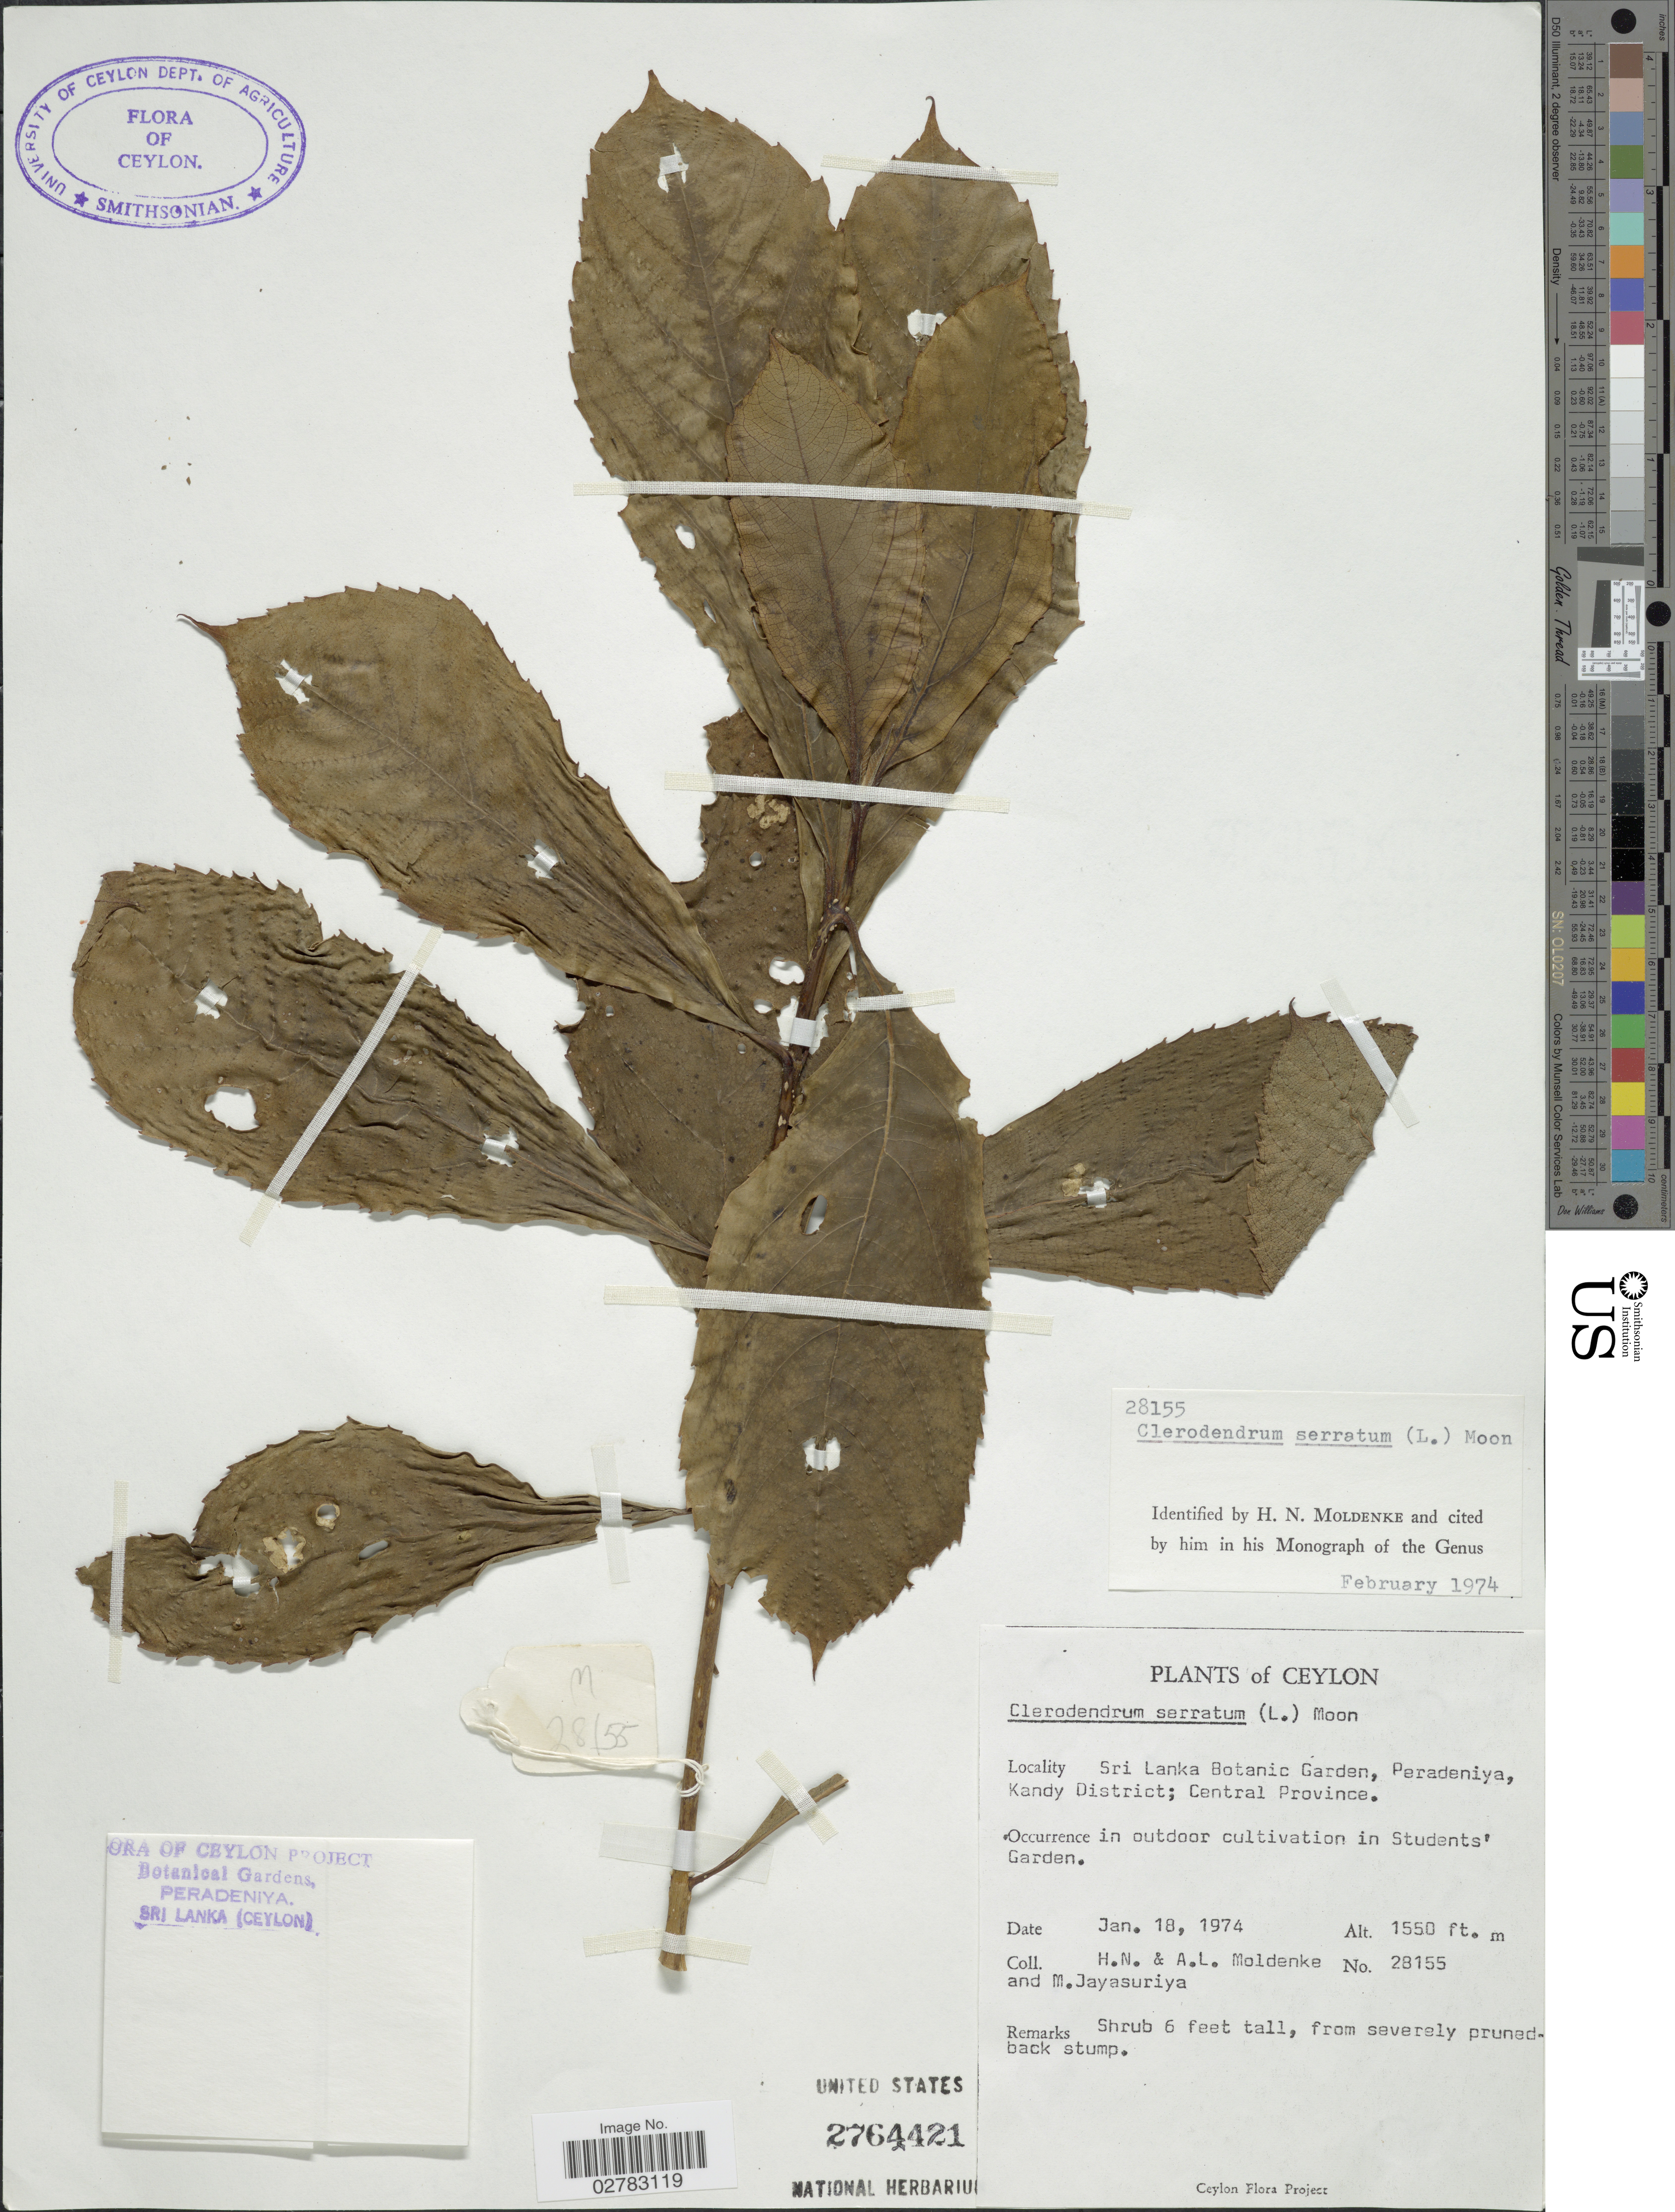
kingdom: Plantae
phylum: Tracheophyta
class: Magnoliopsida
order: Lamiales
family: Lamiaceae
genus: Clerodendrum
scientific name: Clerodendrum serratum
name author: (L.) Moon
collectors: H. N. Moldenke, A. L. Moldenke & M. Jayasuria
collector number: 28155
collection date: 1974-01-18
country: Sri Lanka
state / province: Central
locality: Ceylon. Sri Lanka Botanic Garden, Peradeniya, Kandy District. In outdoor cultivation in Students' Garden.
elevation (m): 472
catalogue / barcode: US 2764421